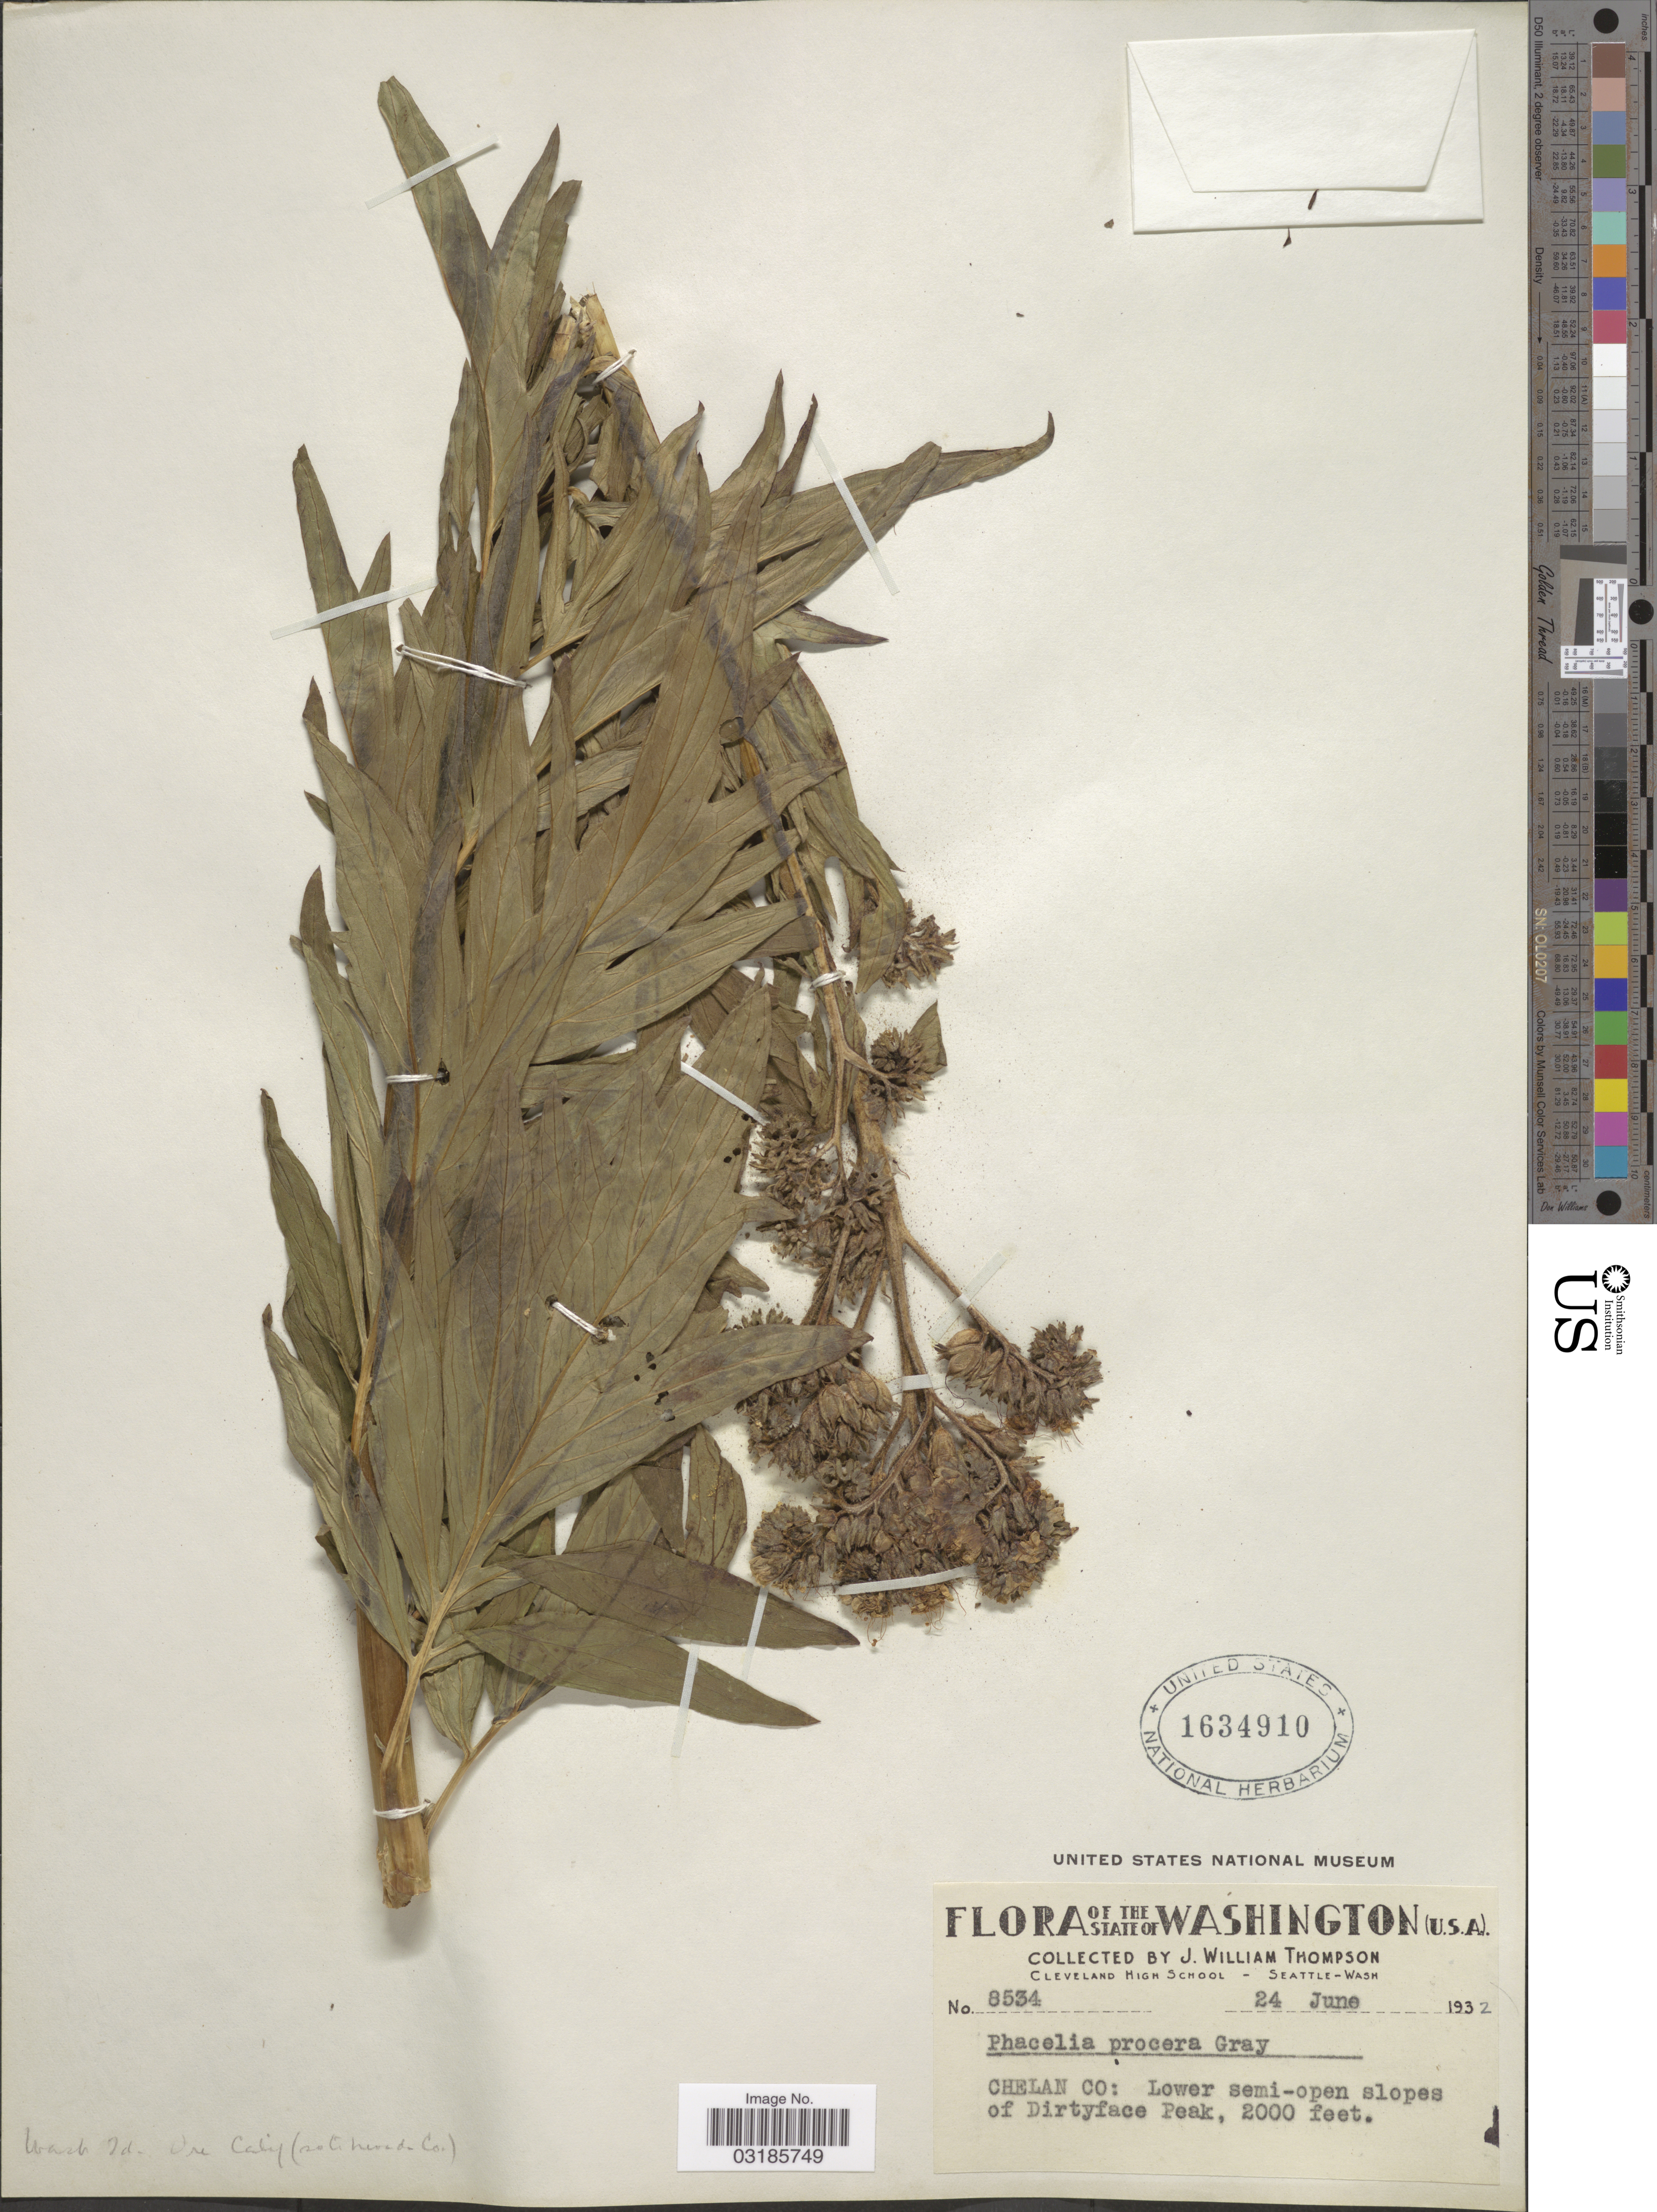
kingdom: Plantae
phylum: Tracheophyta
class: Magnoliopsida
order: Boraginales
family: Hydrophyllaceae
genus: Phacelia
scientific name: Phacelia procera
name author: A. Gray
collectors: J. W. Thompson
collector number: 8534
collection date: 1932-06-24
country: United States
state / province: Washington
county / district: Chelan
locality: Chelan Co: Lower semi-open slopes of Dirtyface Peak.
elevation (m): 610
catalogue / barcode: US 1634910